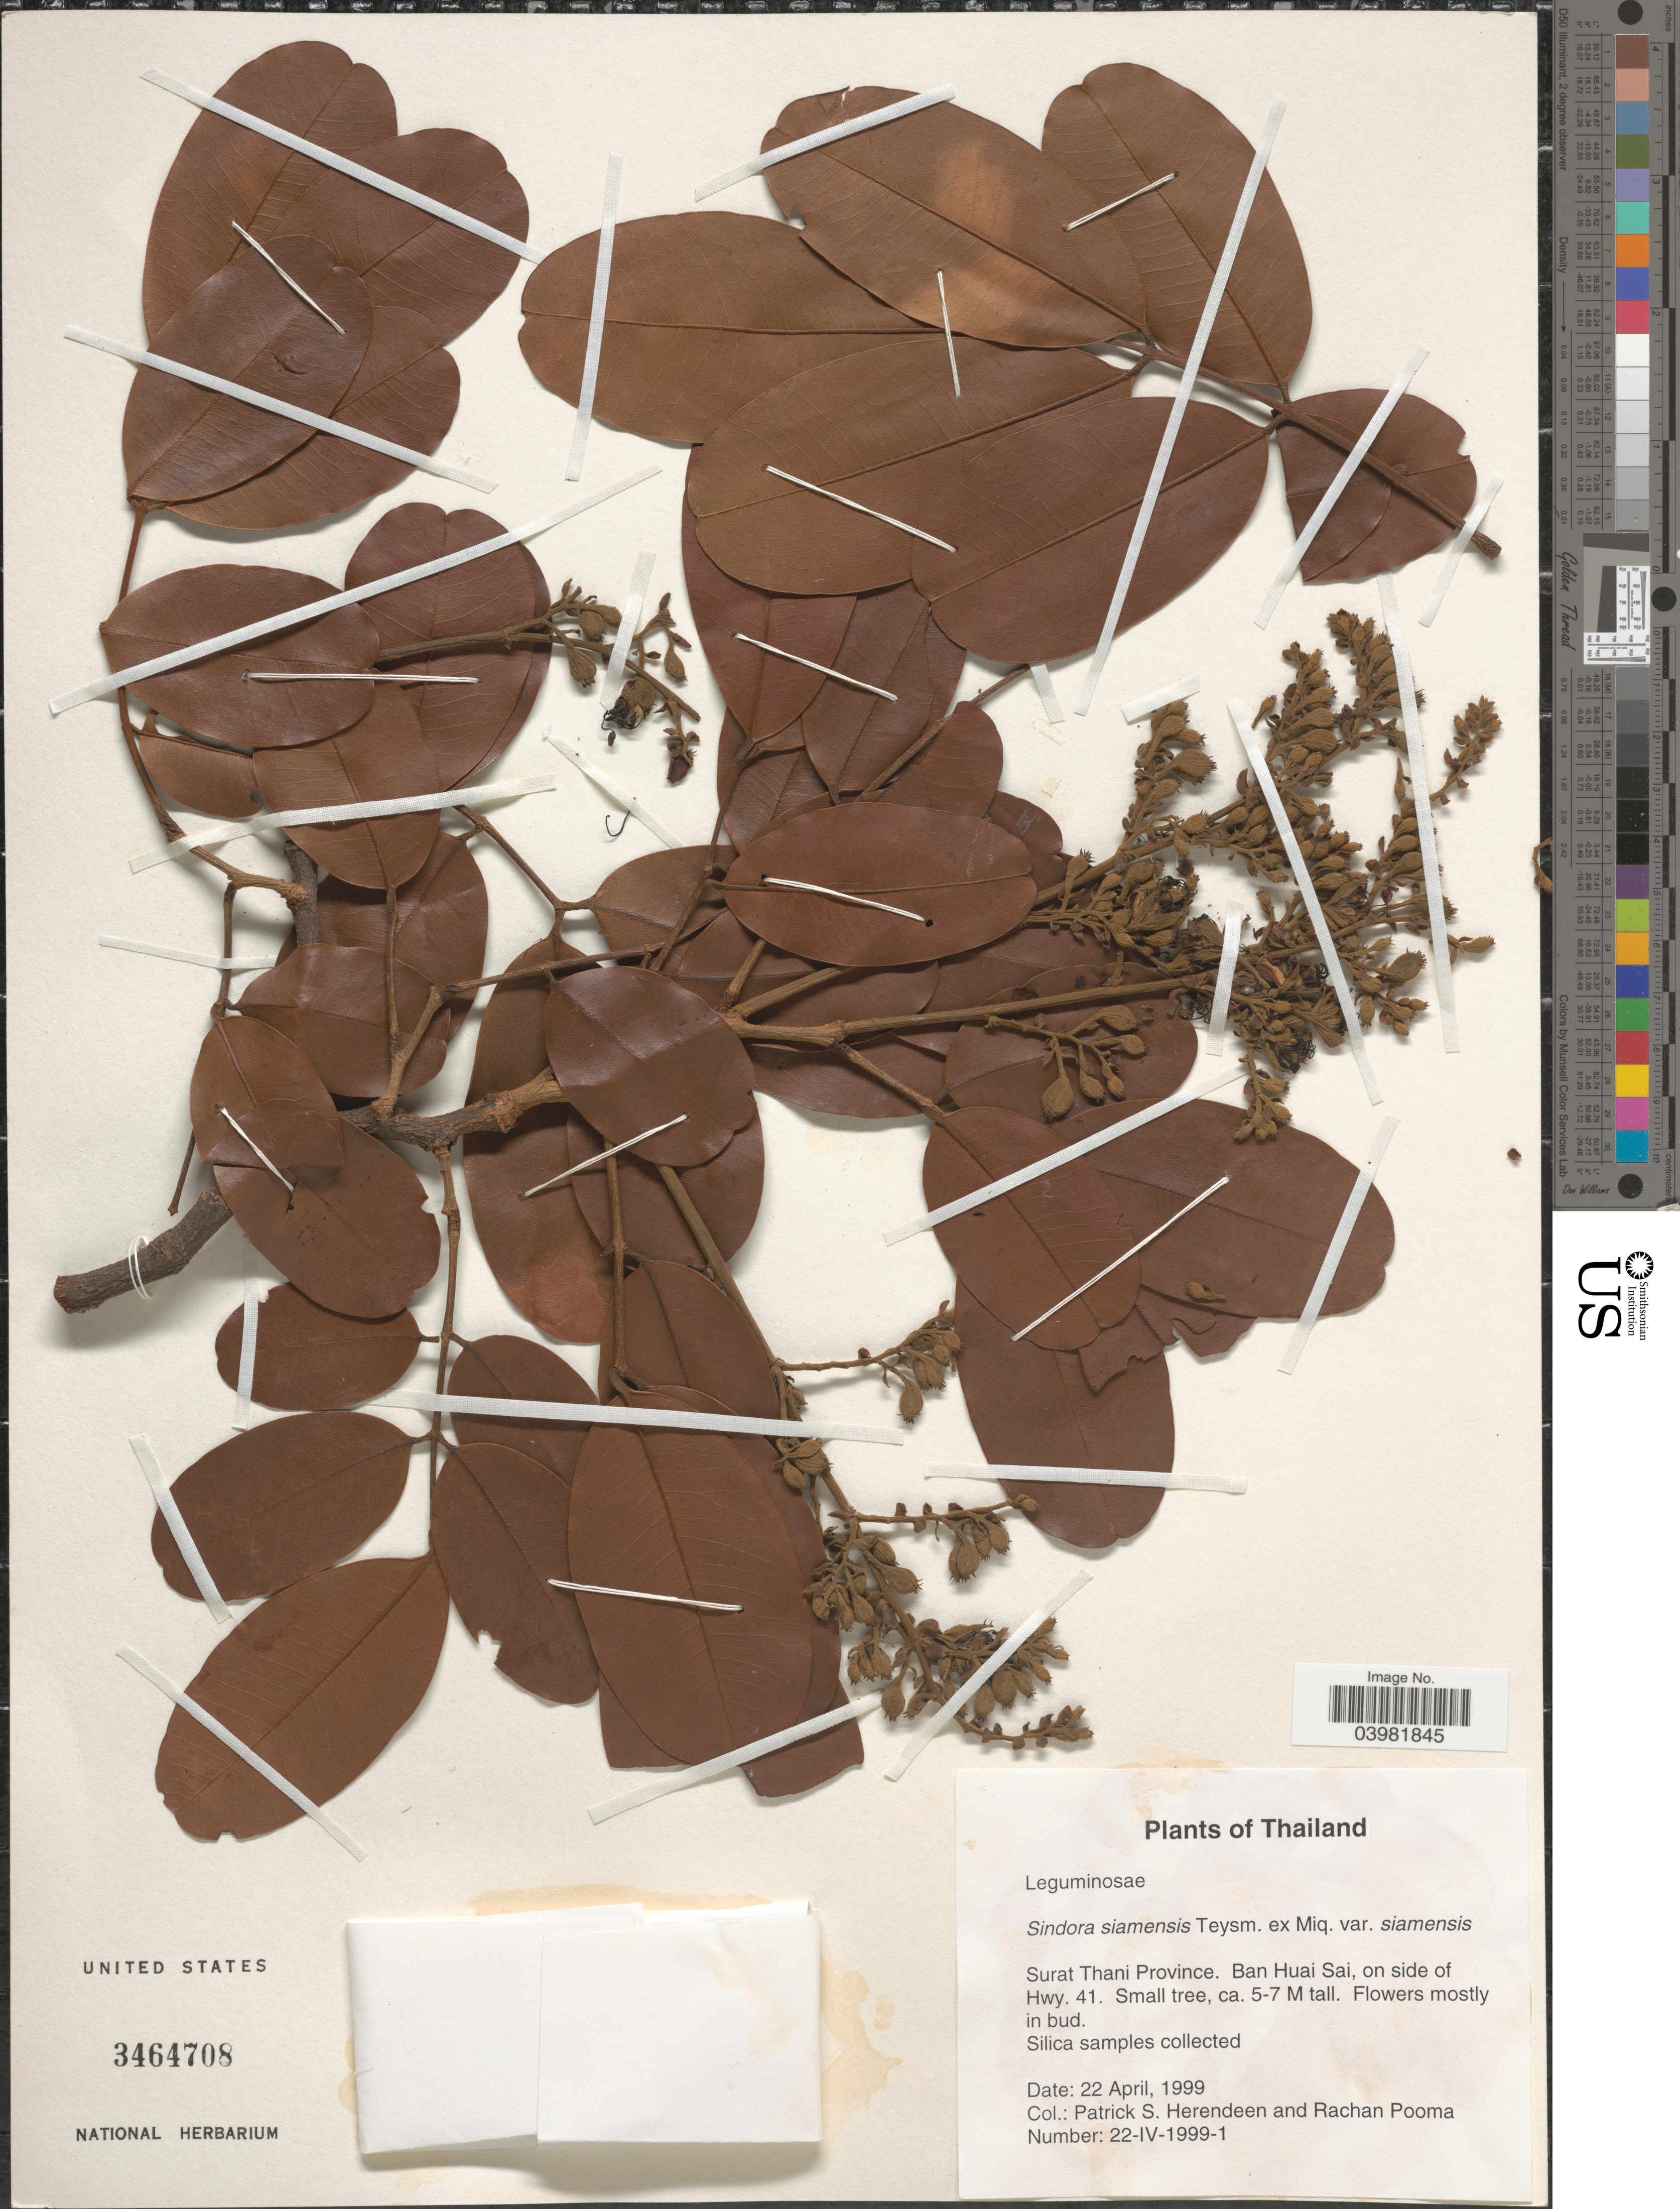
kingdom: Plantae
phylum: Tracheophyta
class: Magnoliopsida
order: Fabales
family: Fabaceae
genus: Sindora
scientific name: Sindora siamensis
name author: Teysm. ex Miq.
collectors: P. S. Herendeen & R. Pooma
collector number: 22-IV-1999-1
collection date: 1999-04-22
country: Thailand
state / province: Surat Thani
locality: Ban Huai Sai, on side of Hwy. 41.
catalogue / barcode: US 3464708